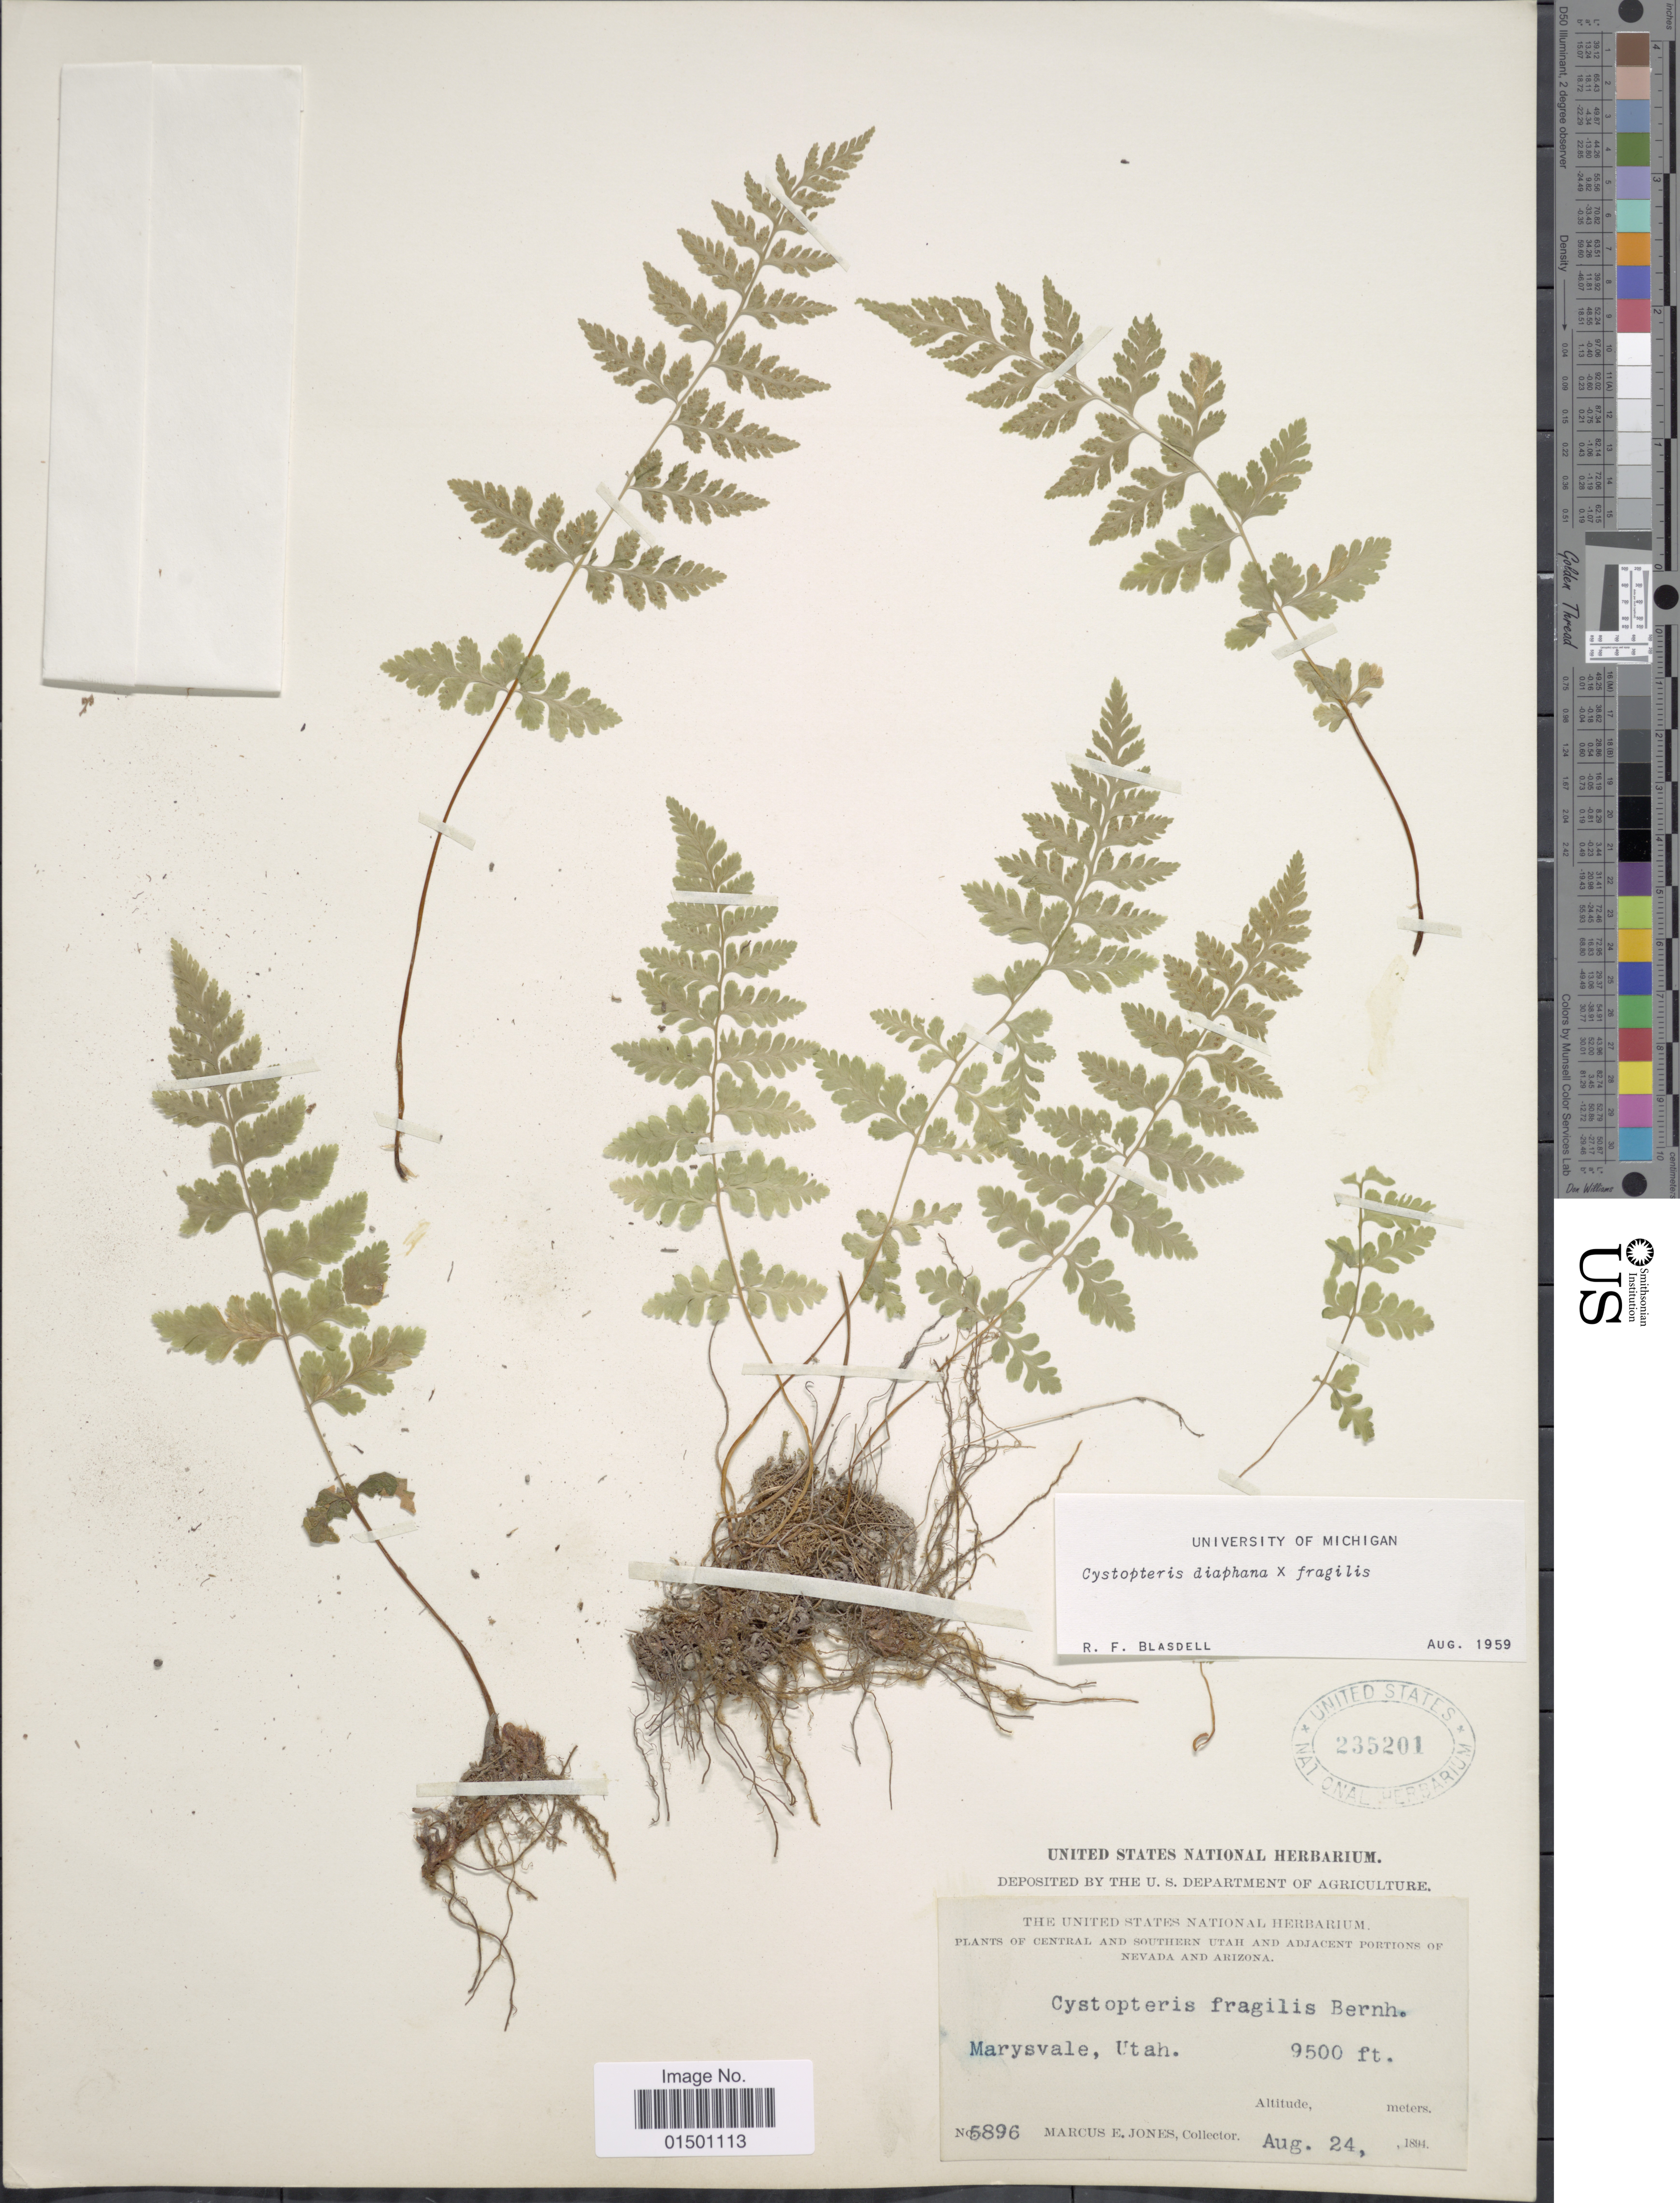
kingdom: Plantae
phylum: Tracheophyta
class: Polypodiopsida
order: Polypodiales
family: Cystopteridaceae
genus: Cystopteris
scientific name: Cystopteris diaphana x C. fragilis (L.) Bernh.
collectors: M. E. Jones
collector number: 5896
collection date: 1894-08-24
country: United States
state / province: Utah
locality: Central and Southern Utah, Marysvale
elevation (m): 2896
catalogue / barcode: US 235201